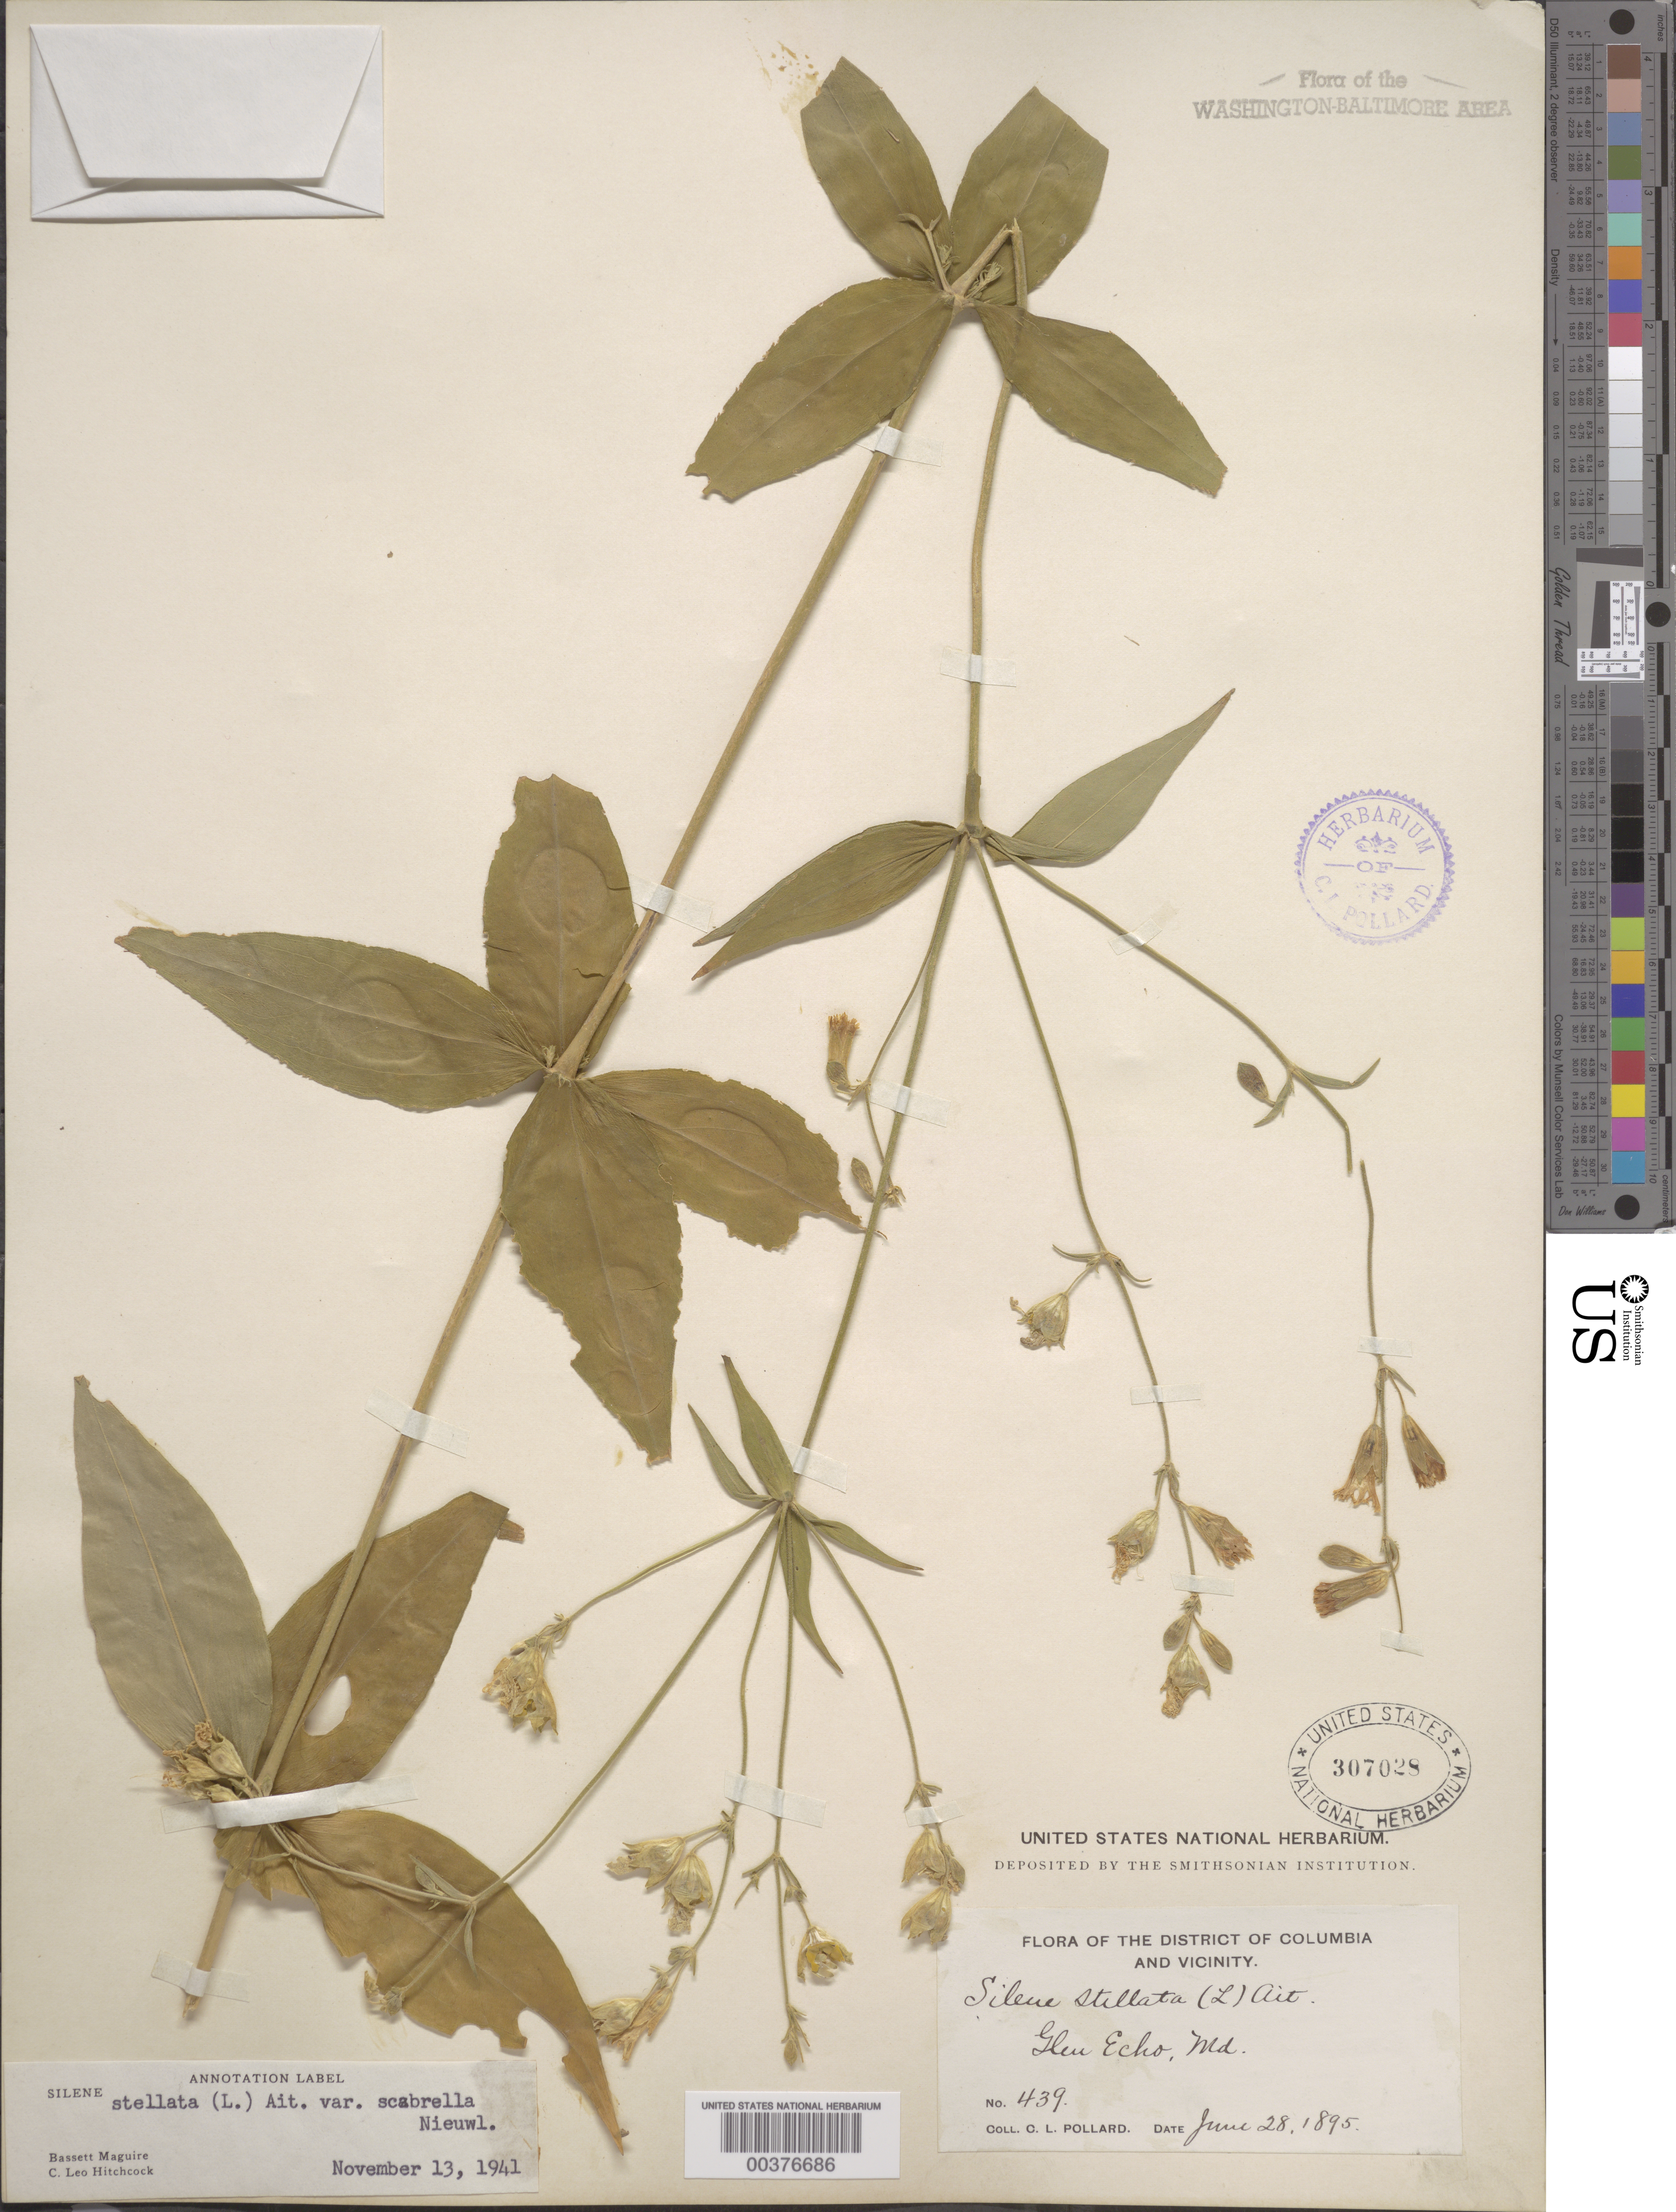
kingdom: Plantae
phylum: Tracheophyta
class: Magnoliopsida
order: Caryophyllales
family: Caryophyllaceae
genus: Silene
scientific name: Silene stellata var. scabrella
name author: (Nieuwl.) E.J. Palmer & Steyerm.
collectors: C. L. Pollard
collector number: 439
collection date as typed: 28 Jun 1895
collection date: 1895-06-28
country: United States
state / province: Maryland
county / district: Montgomery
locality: Glen Echo C. & O. Canal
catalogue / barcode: US 307028